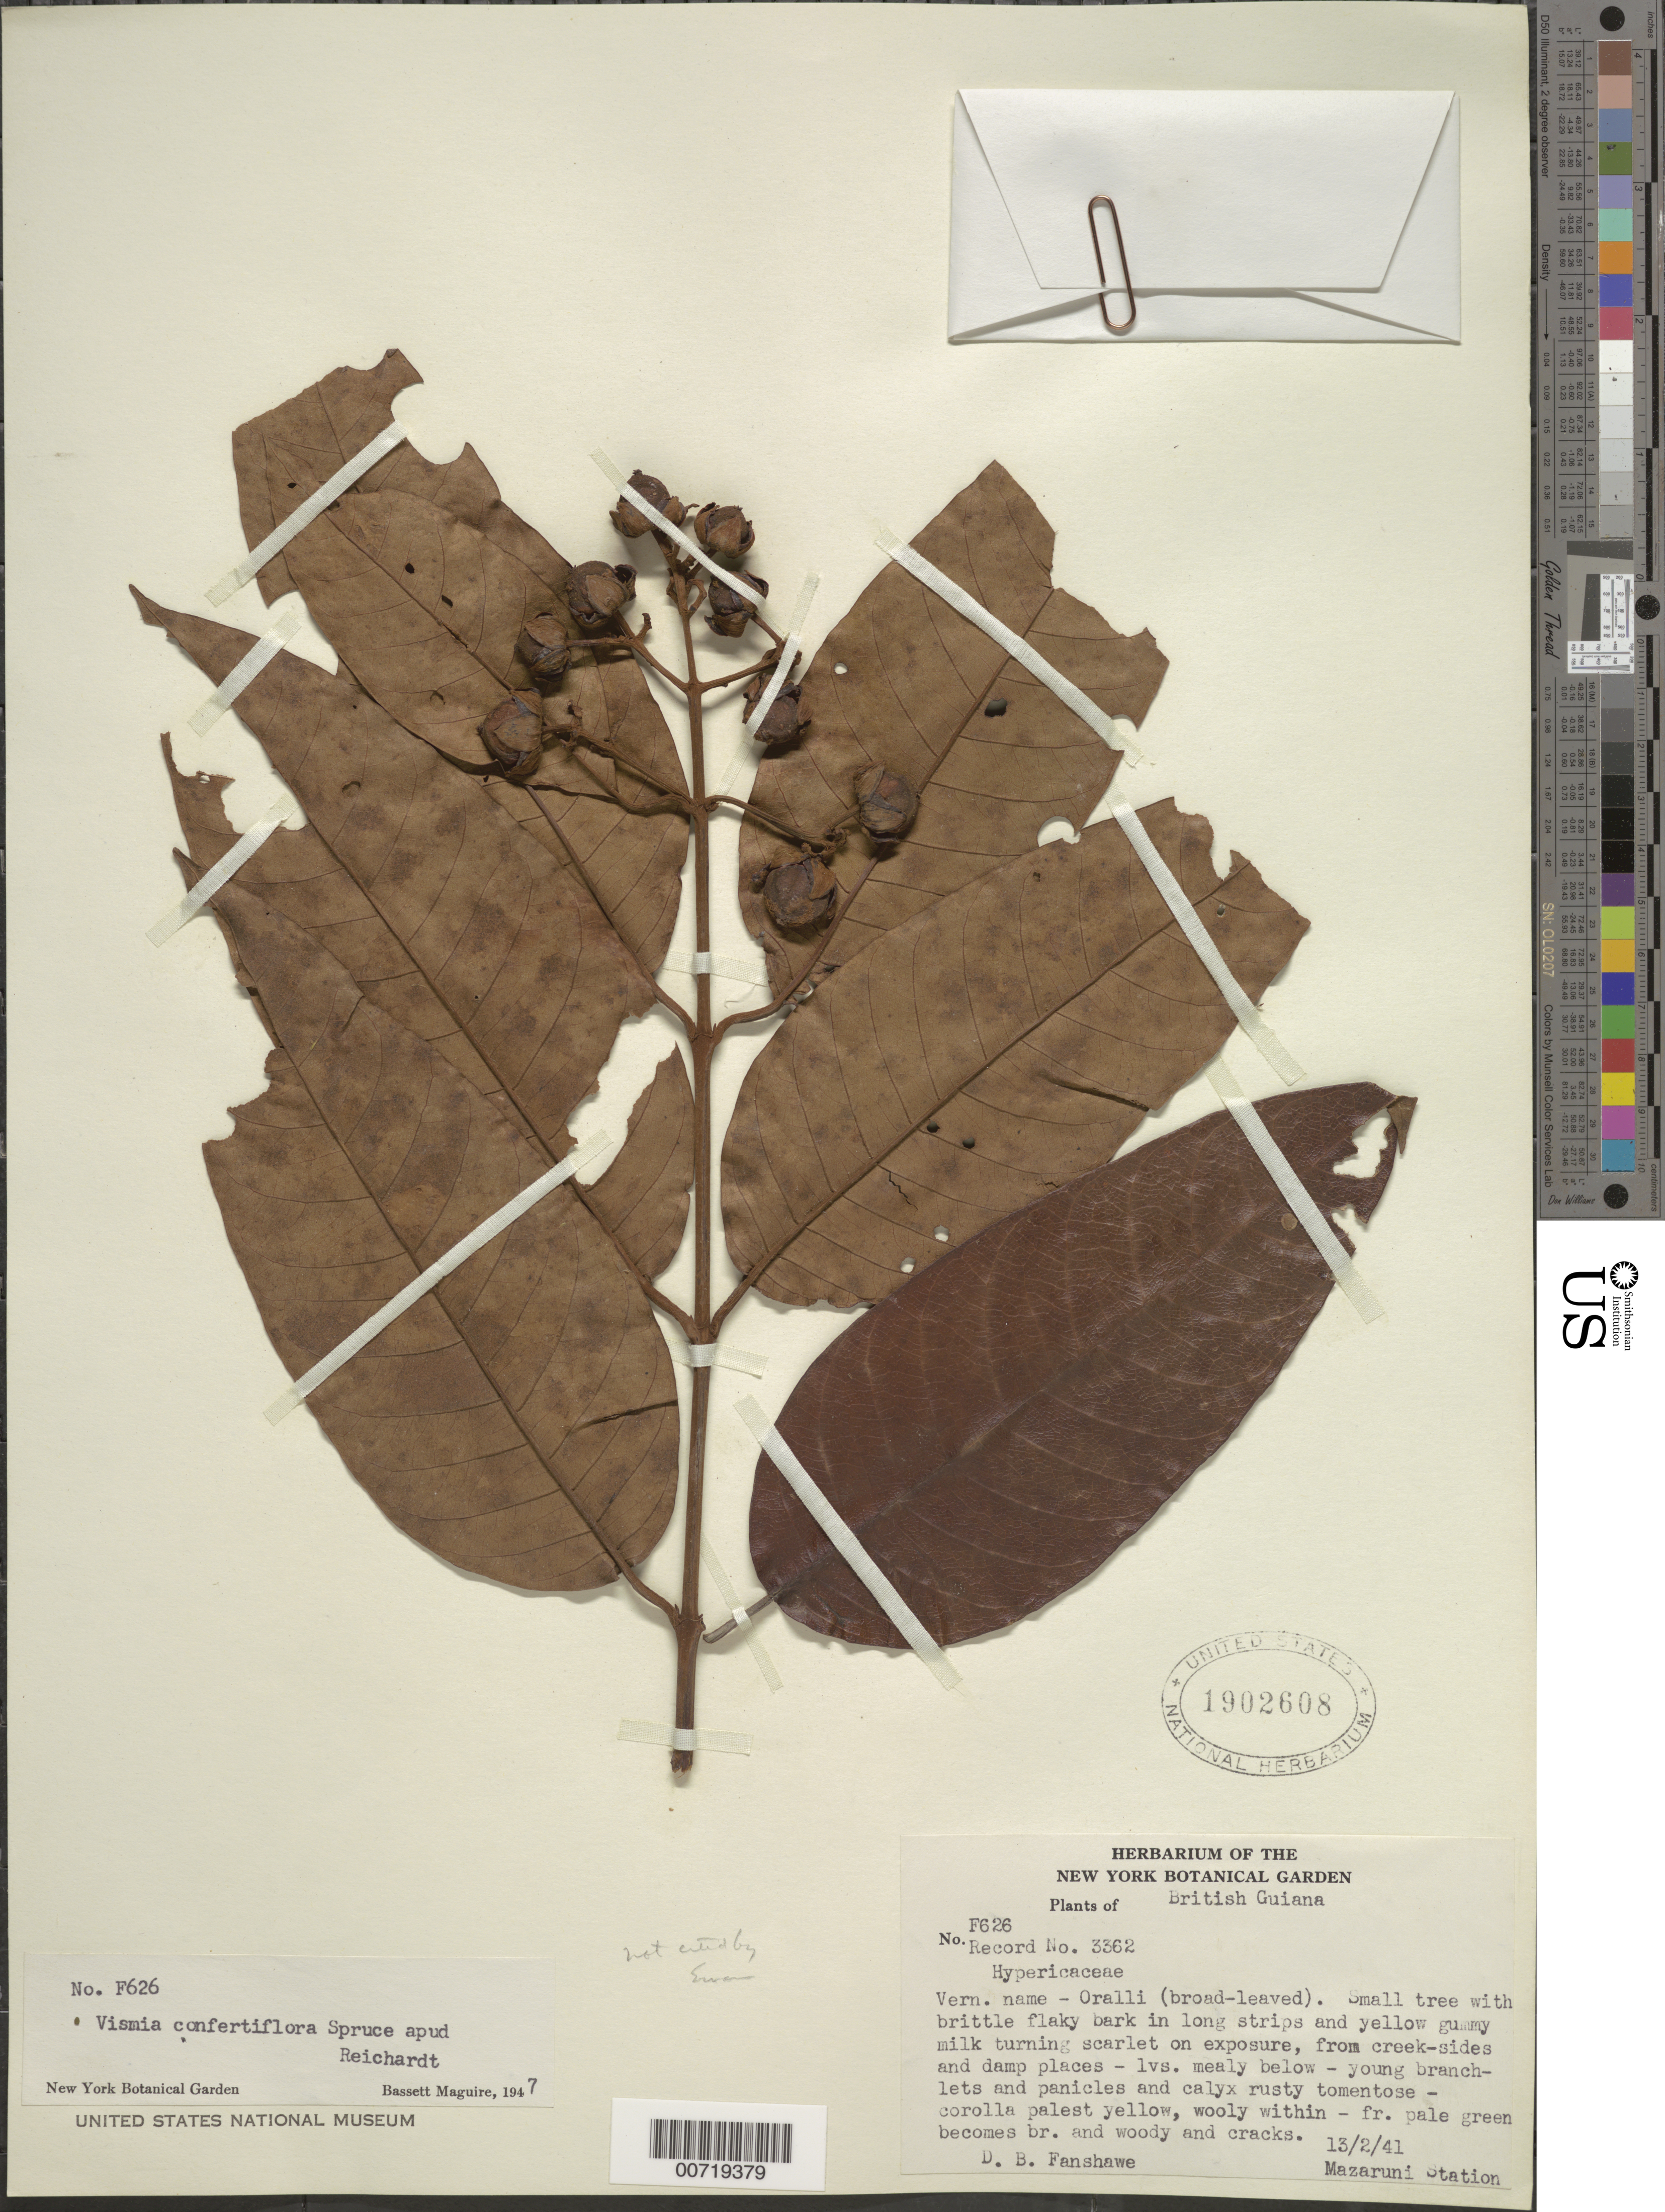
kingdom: Plantae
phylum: Tracheophyta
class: Magnoliopsida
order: Malpighiales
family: Hypericaceae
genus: Vismia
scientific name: Vismia japurensis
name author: Reichardt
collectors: D. B. Fanshawe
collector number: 3362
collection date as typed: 13-Feb-41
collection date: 1941-02-13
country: Guyana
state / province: Cuyuni-Mazaruni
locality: Mazaruni Station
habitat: Creek sides and damp places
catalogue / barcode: US 1902608